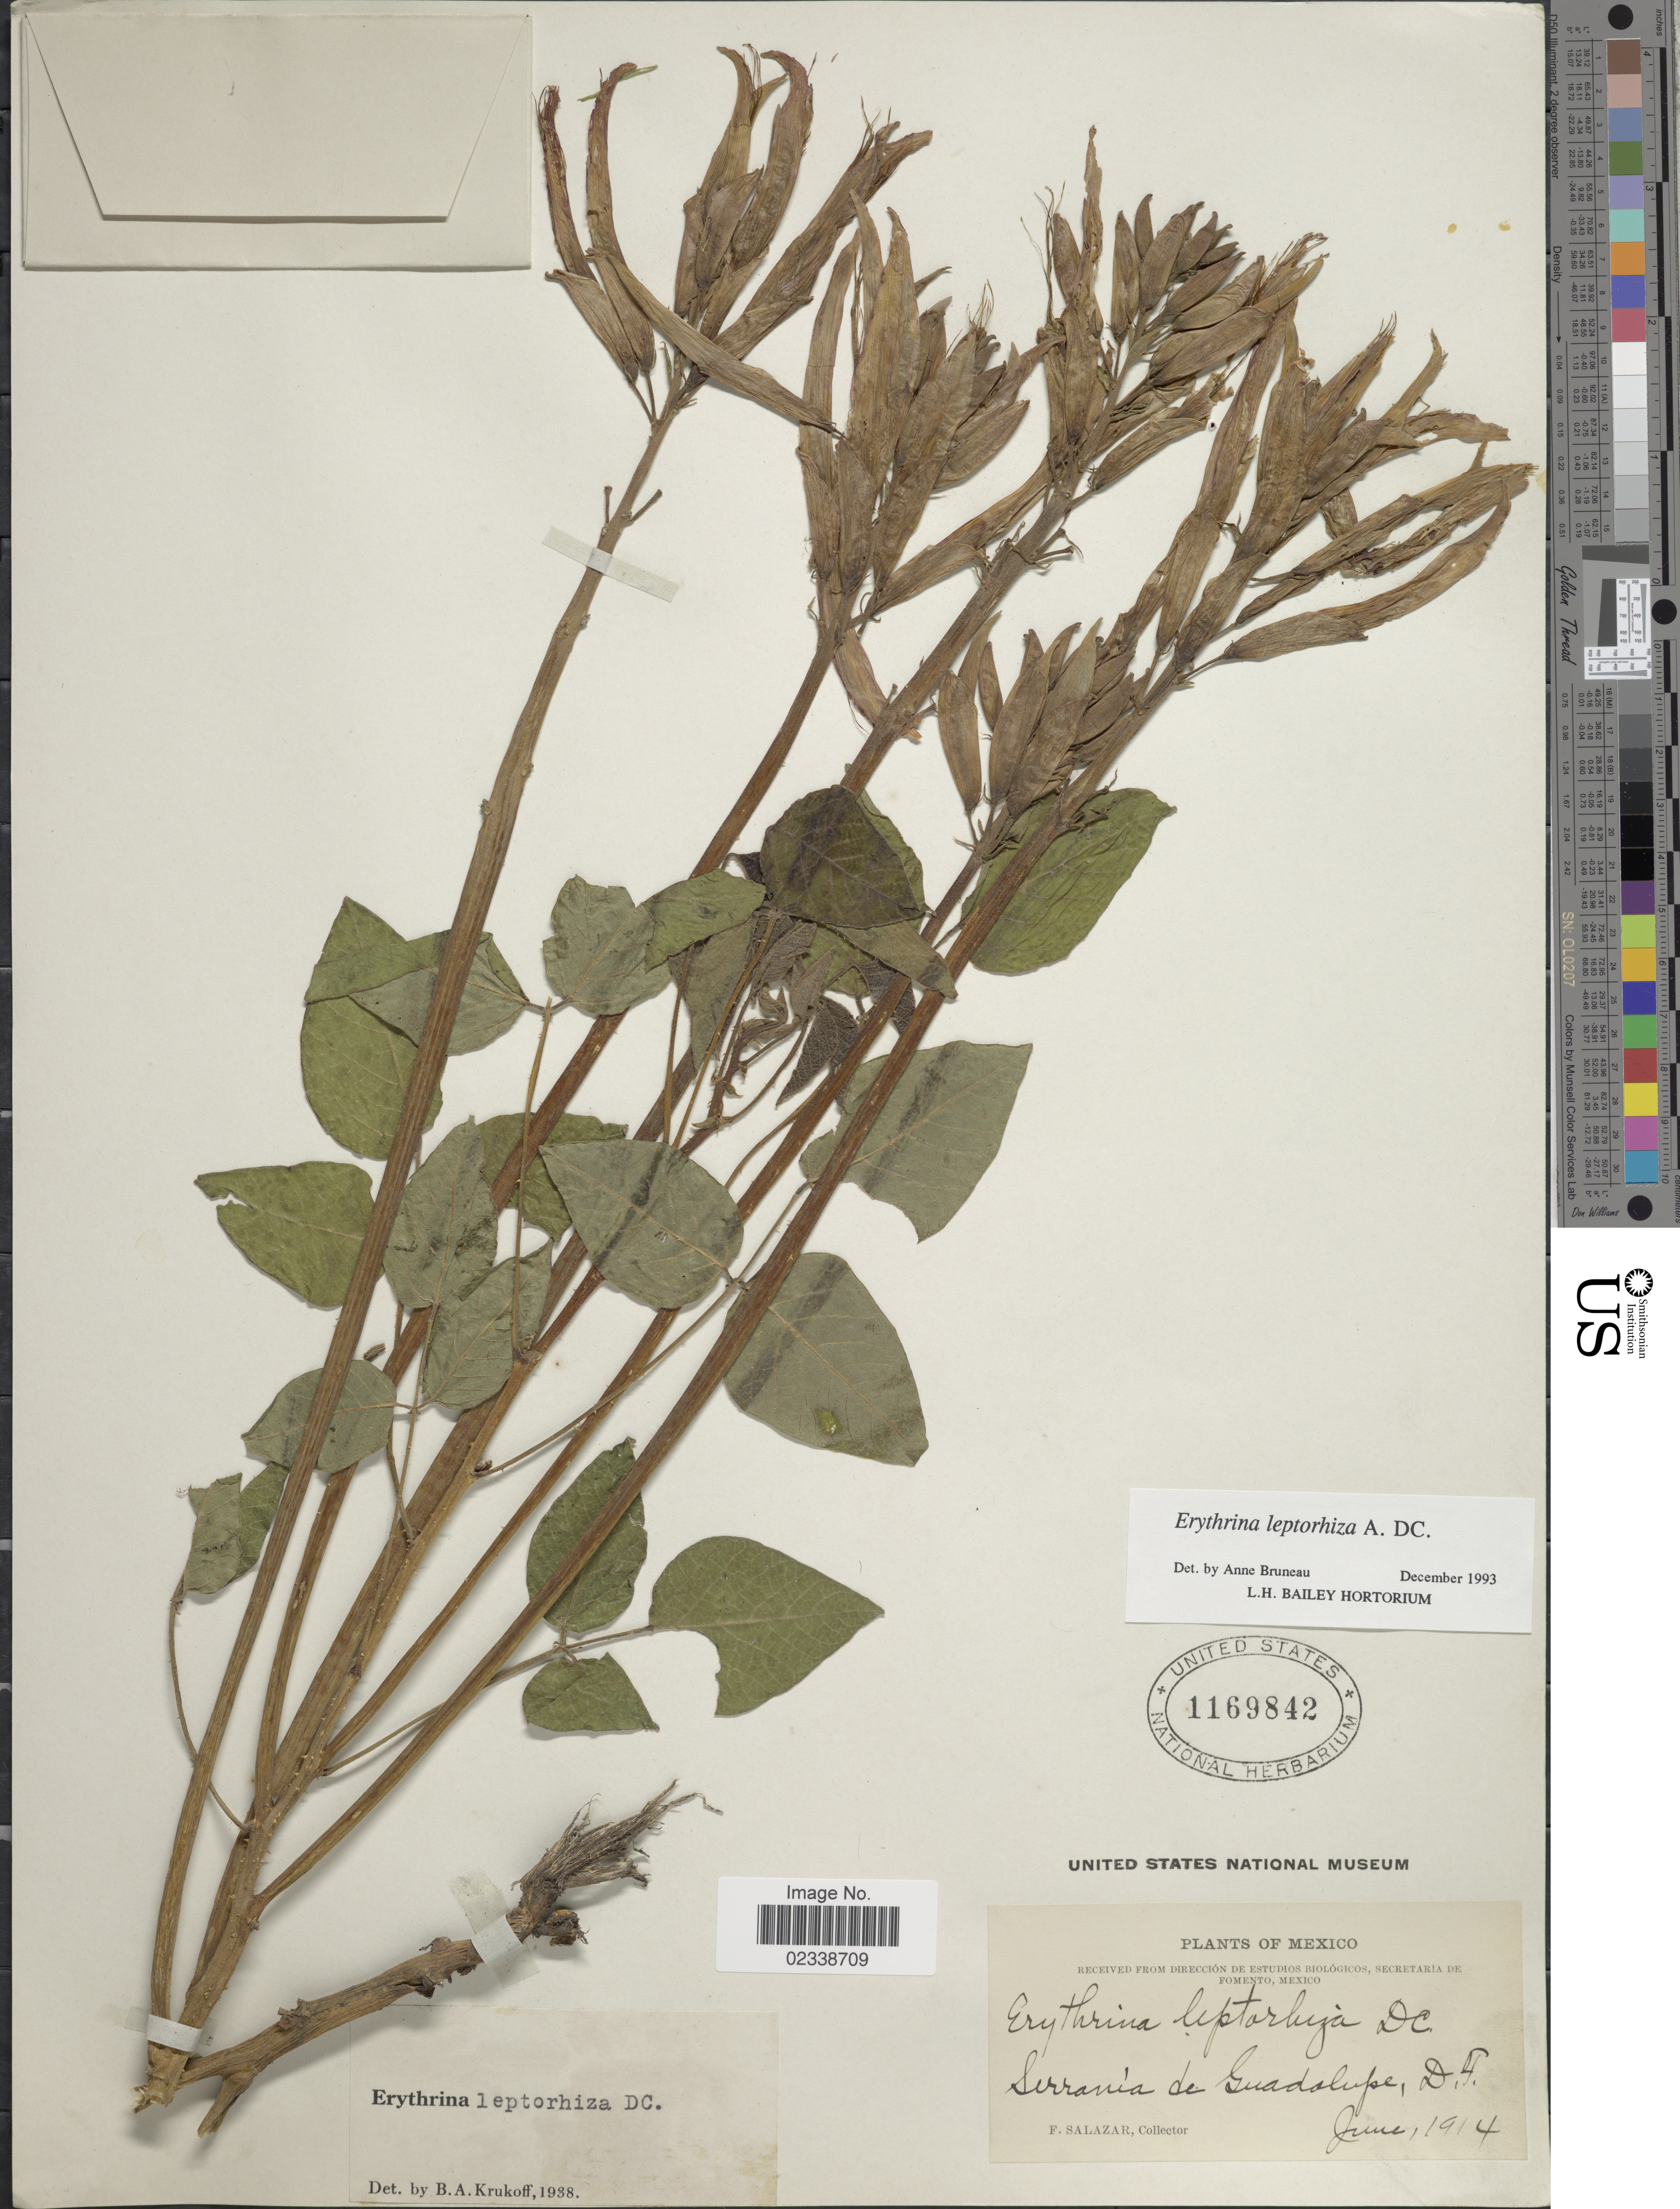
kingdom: Plantae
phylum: Tracheophyta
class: Magnoliopsida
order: Fabales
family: Fabaceae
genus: Erythrina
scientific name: Erythrina leptorhiza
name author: Moc. & Sessé ex DC.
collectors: F. Salazar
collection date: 1914-06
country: Mexico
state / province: Distrito Federal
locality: Serrania de Guadalupe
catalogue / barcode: US 1169842